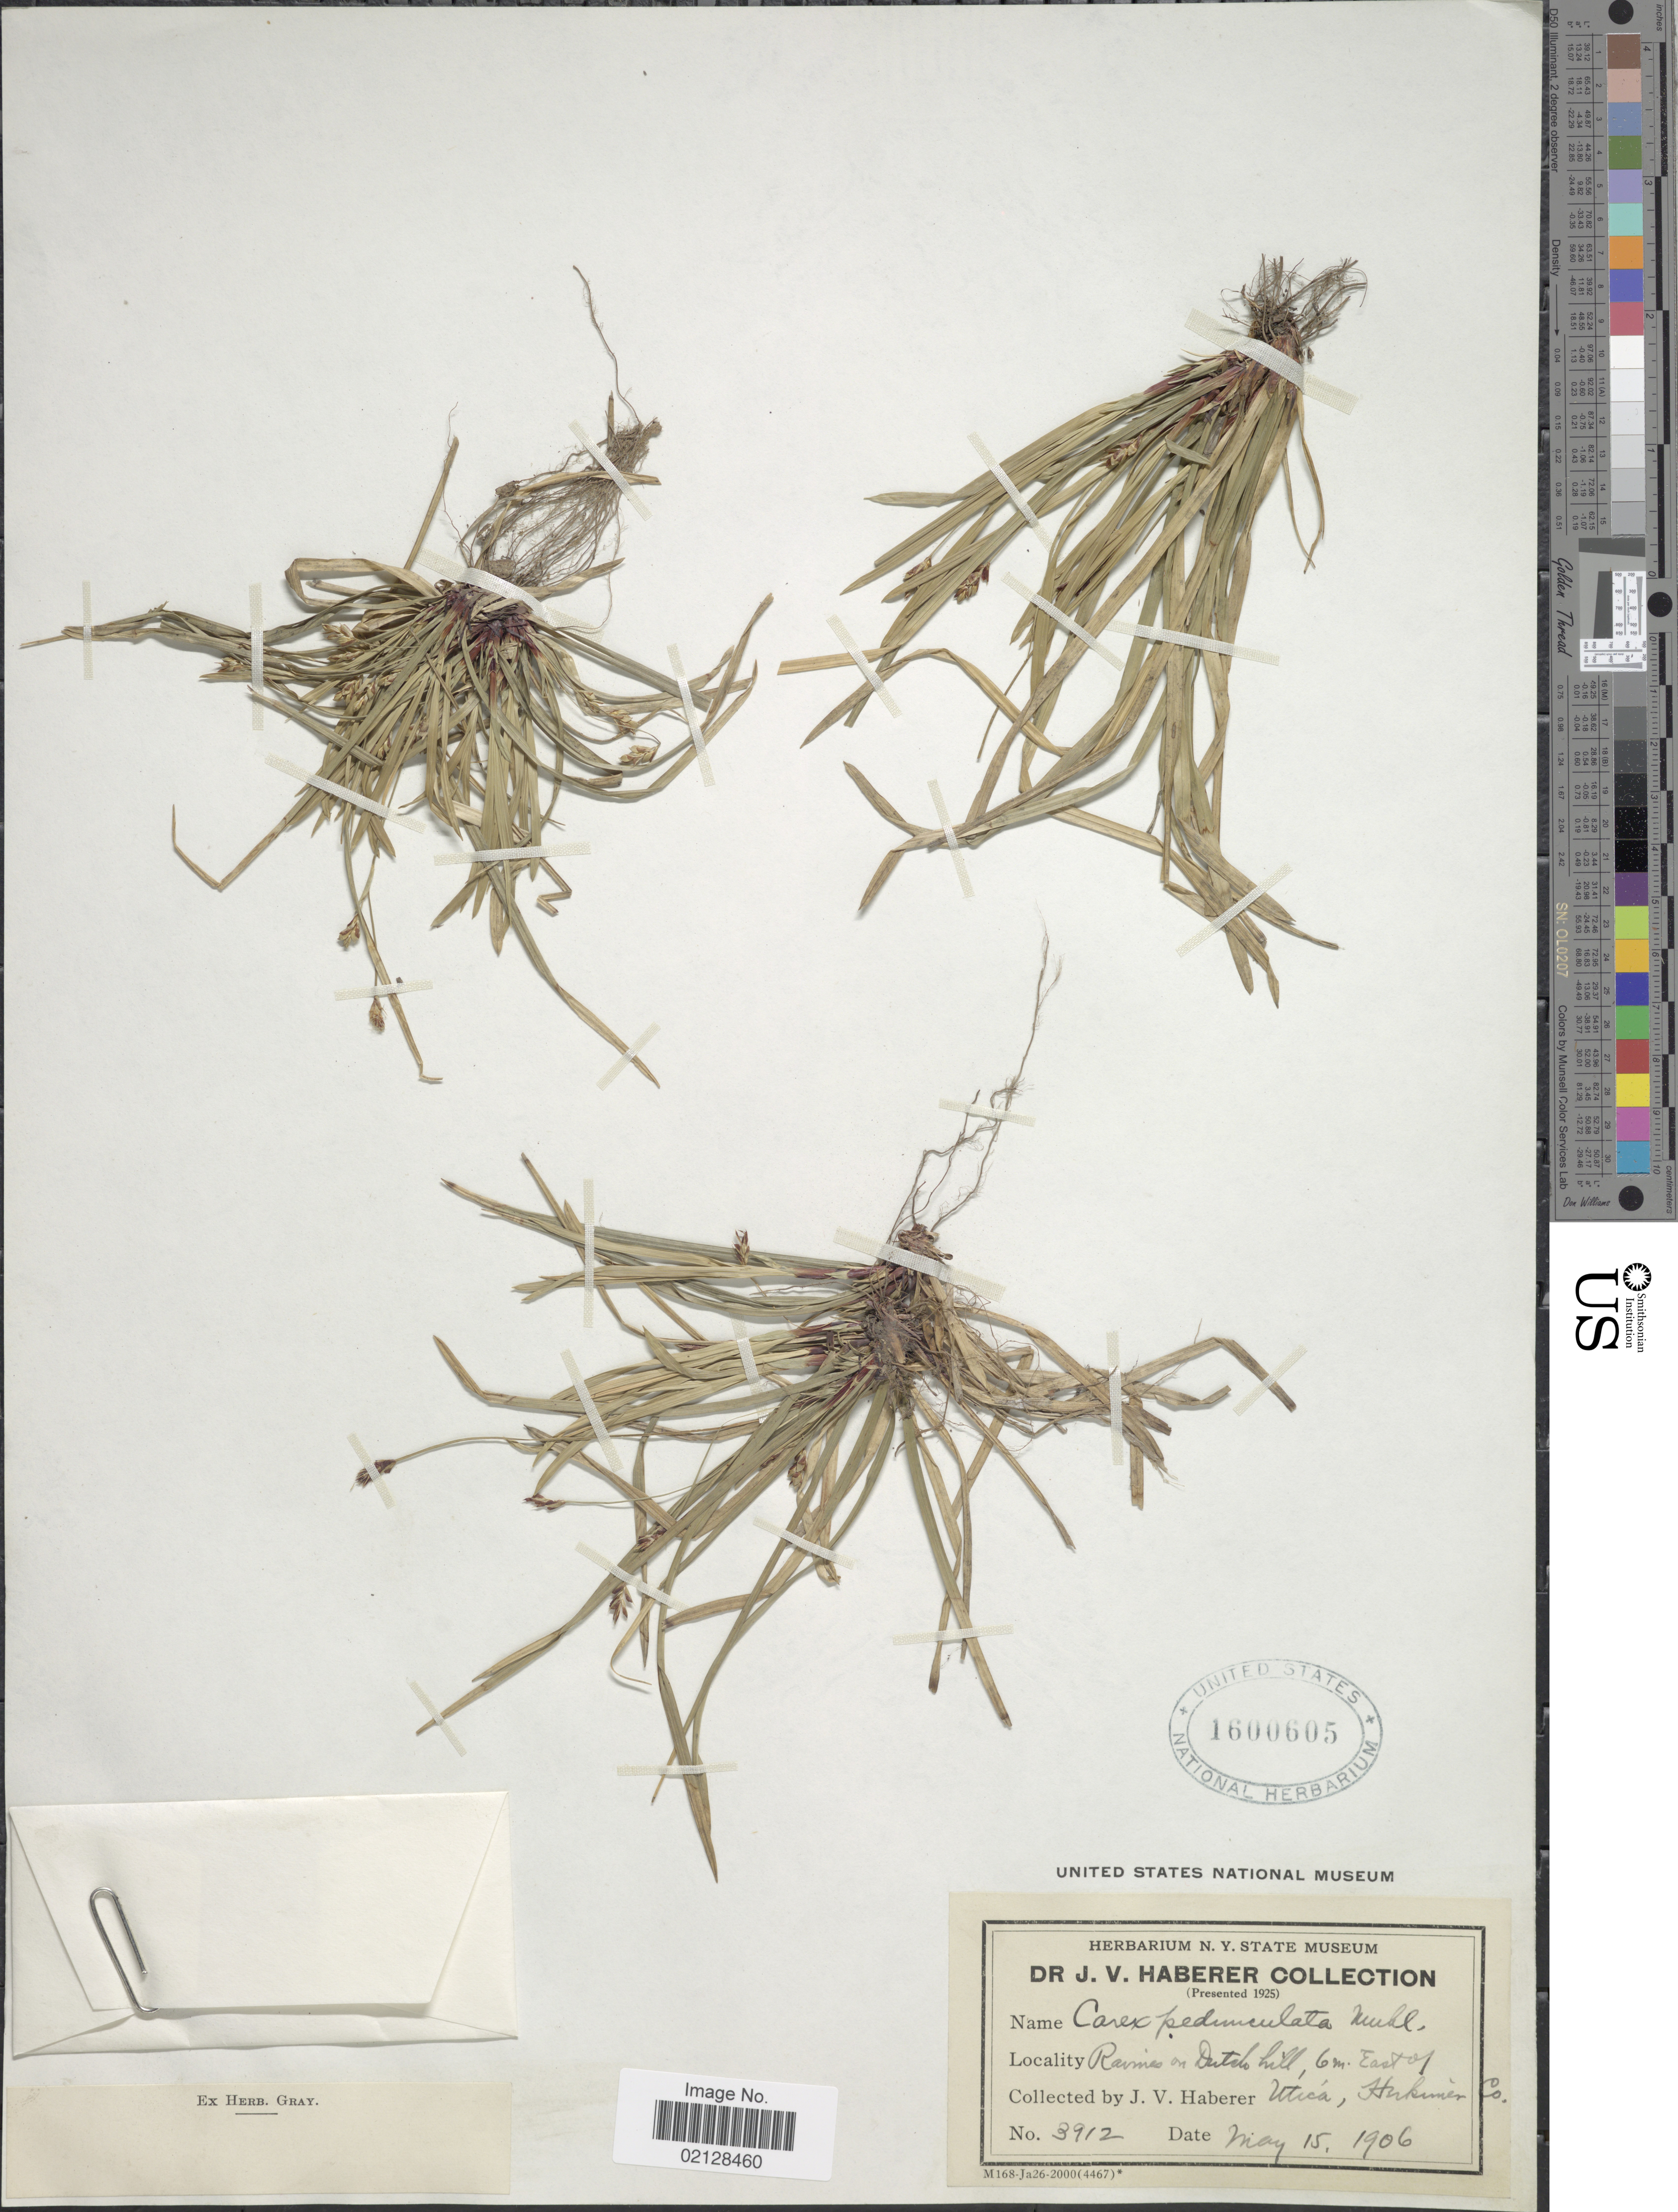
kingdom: Plantae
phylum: Tracheophyta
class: Liliopsida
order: Poales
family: Cyperaceae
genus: Carex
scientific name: Carex pedunculata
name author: Muhl. ex Willd.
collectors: J. V. Haberer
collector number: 3912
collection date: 1906-05-15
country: United States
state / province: New York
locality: Ravines on Dutelo Hill, 6 m. East of Utica, Herkimer Co.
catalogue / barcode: US 1600605